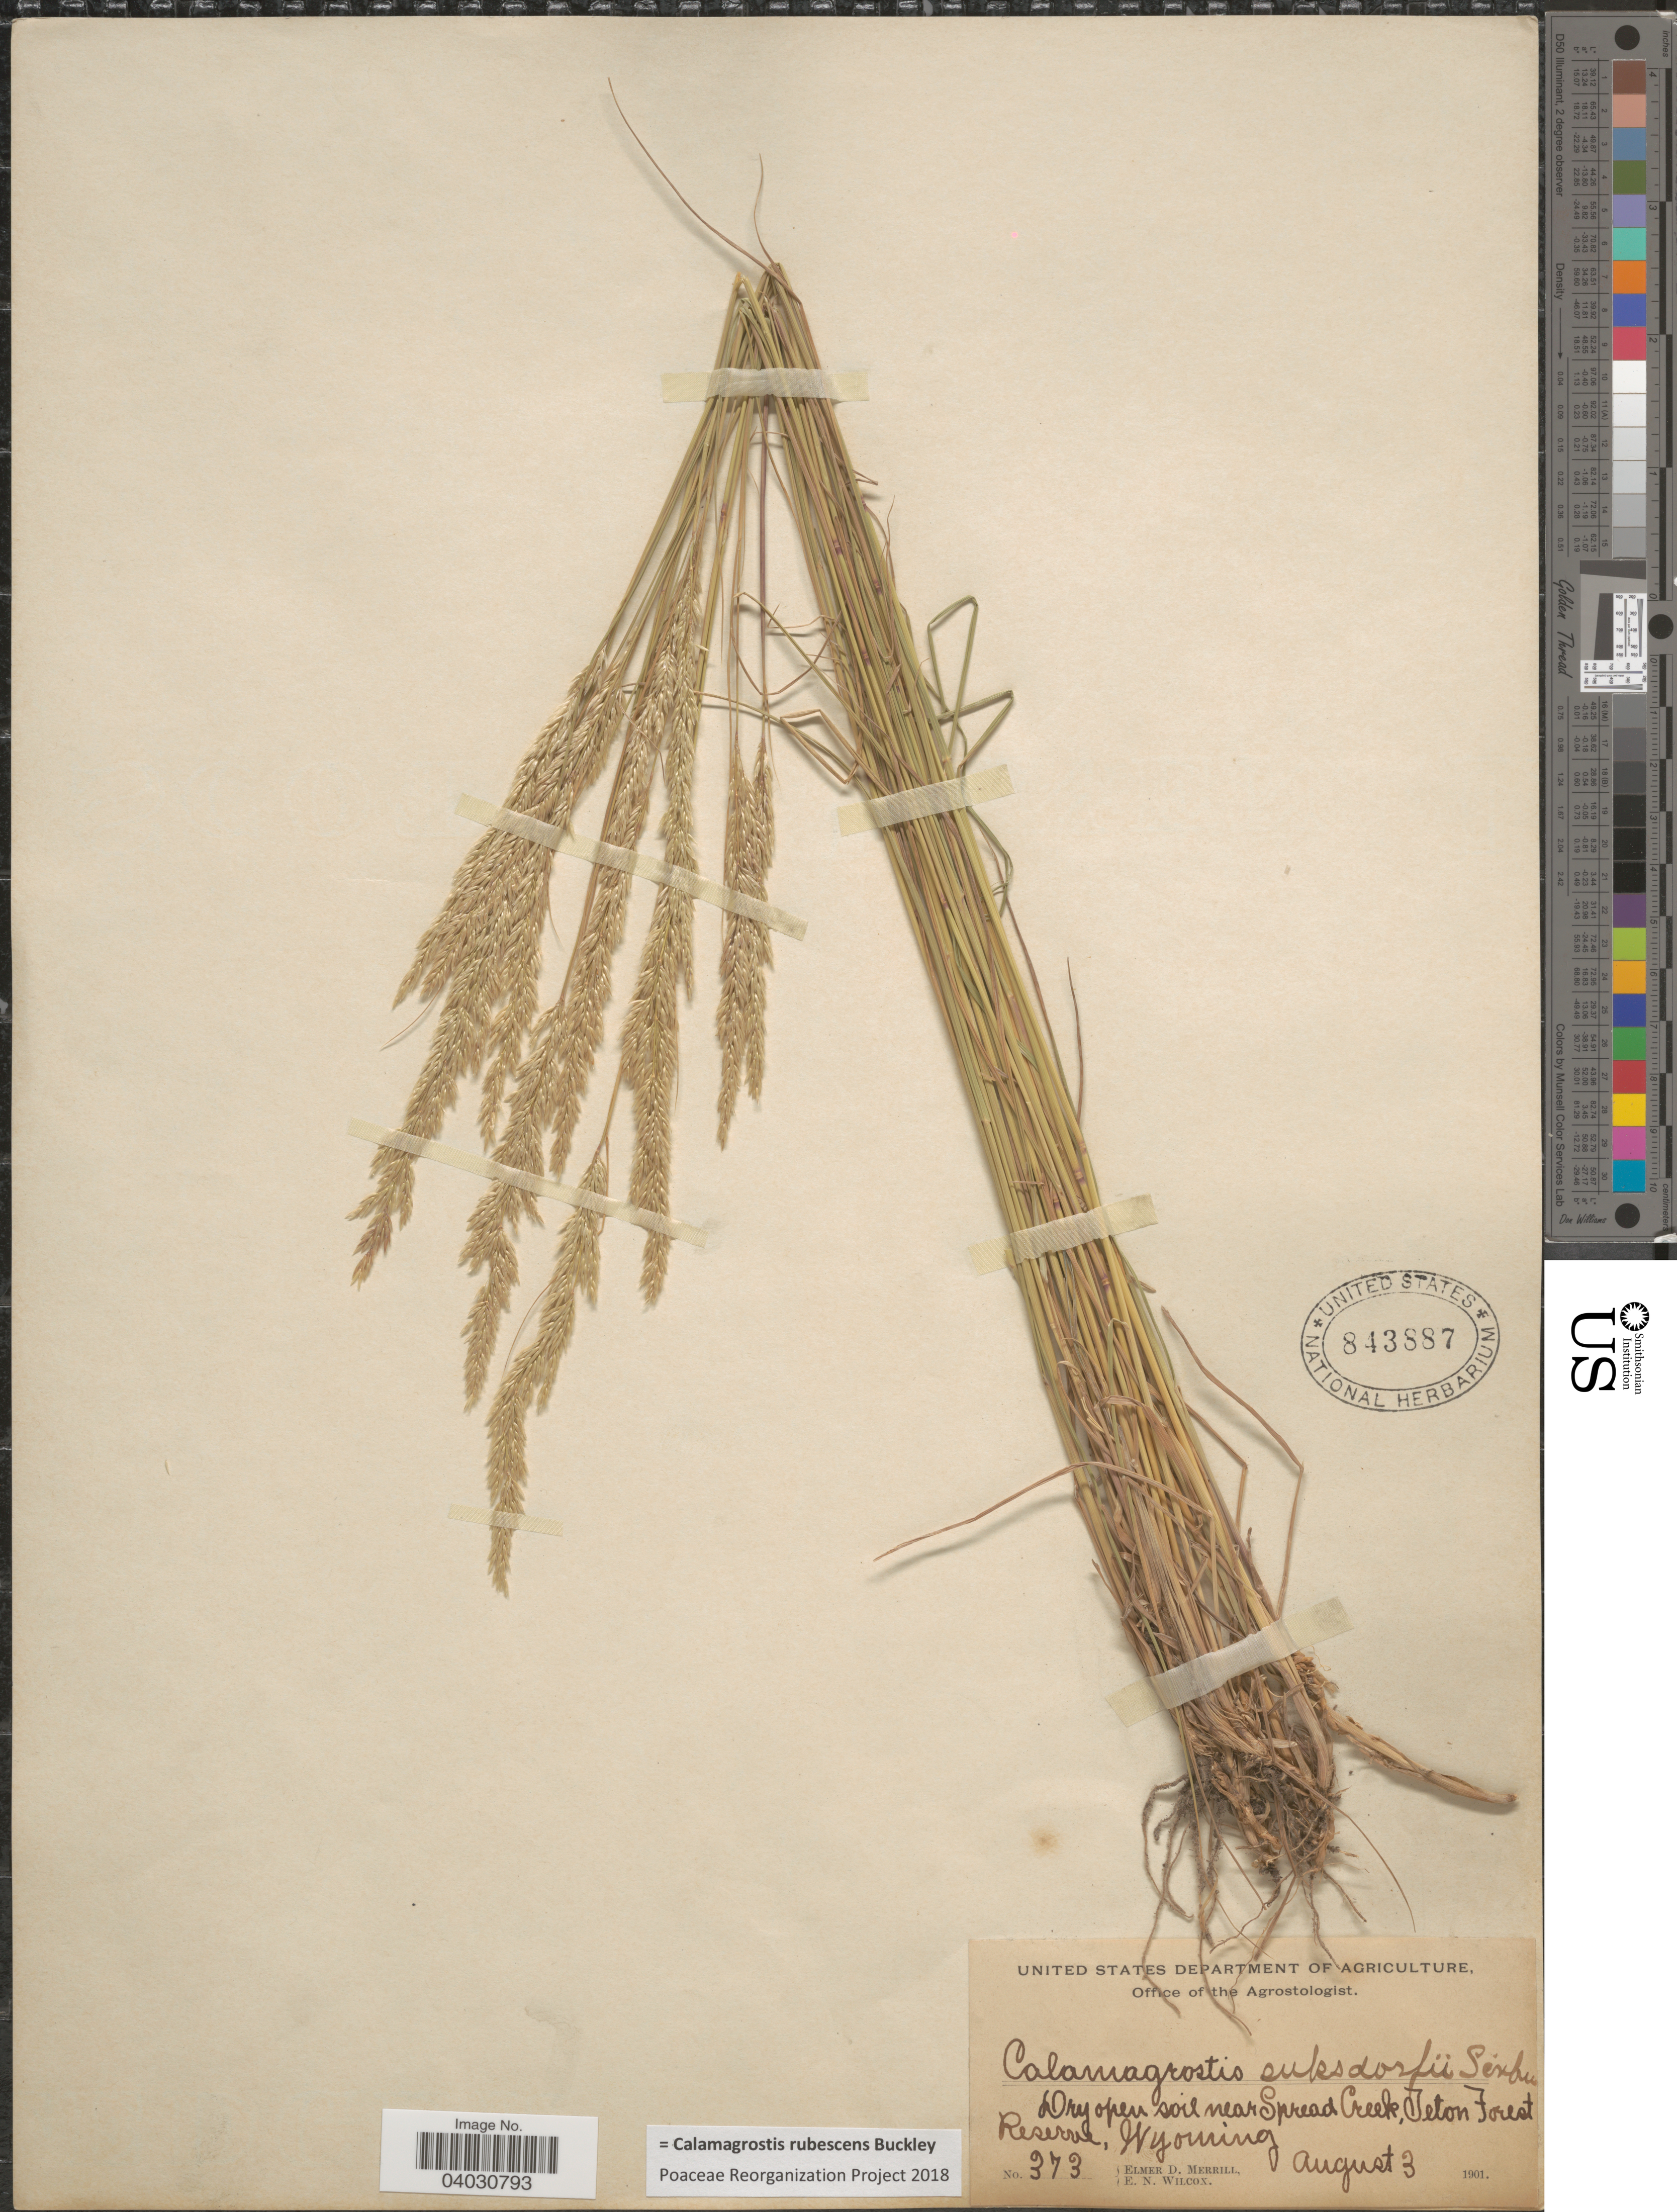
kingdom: Plantae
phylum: Tracheophyta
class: Liliopsida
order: Poales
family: Poaceae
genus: Calamagrostis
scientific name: Calamagrostis rubescens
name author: Buckley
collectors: E. D. Merrill & E. Wilcox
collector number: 373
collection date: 1901-08-03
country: United States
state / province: Wyoming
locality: Dry open soil near Spread Creek, Teton Forest Reserve.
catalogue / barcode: US 843887